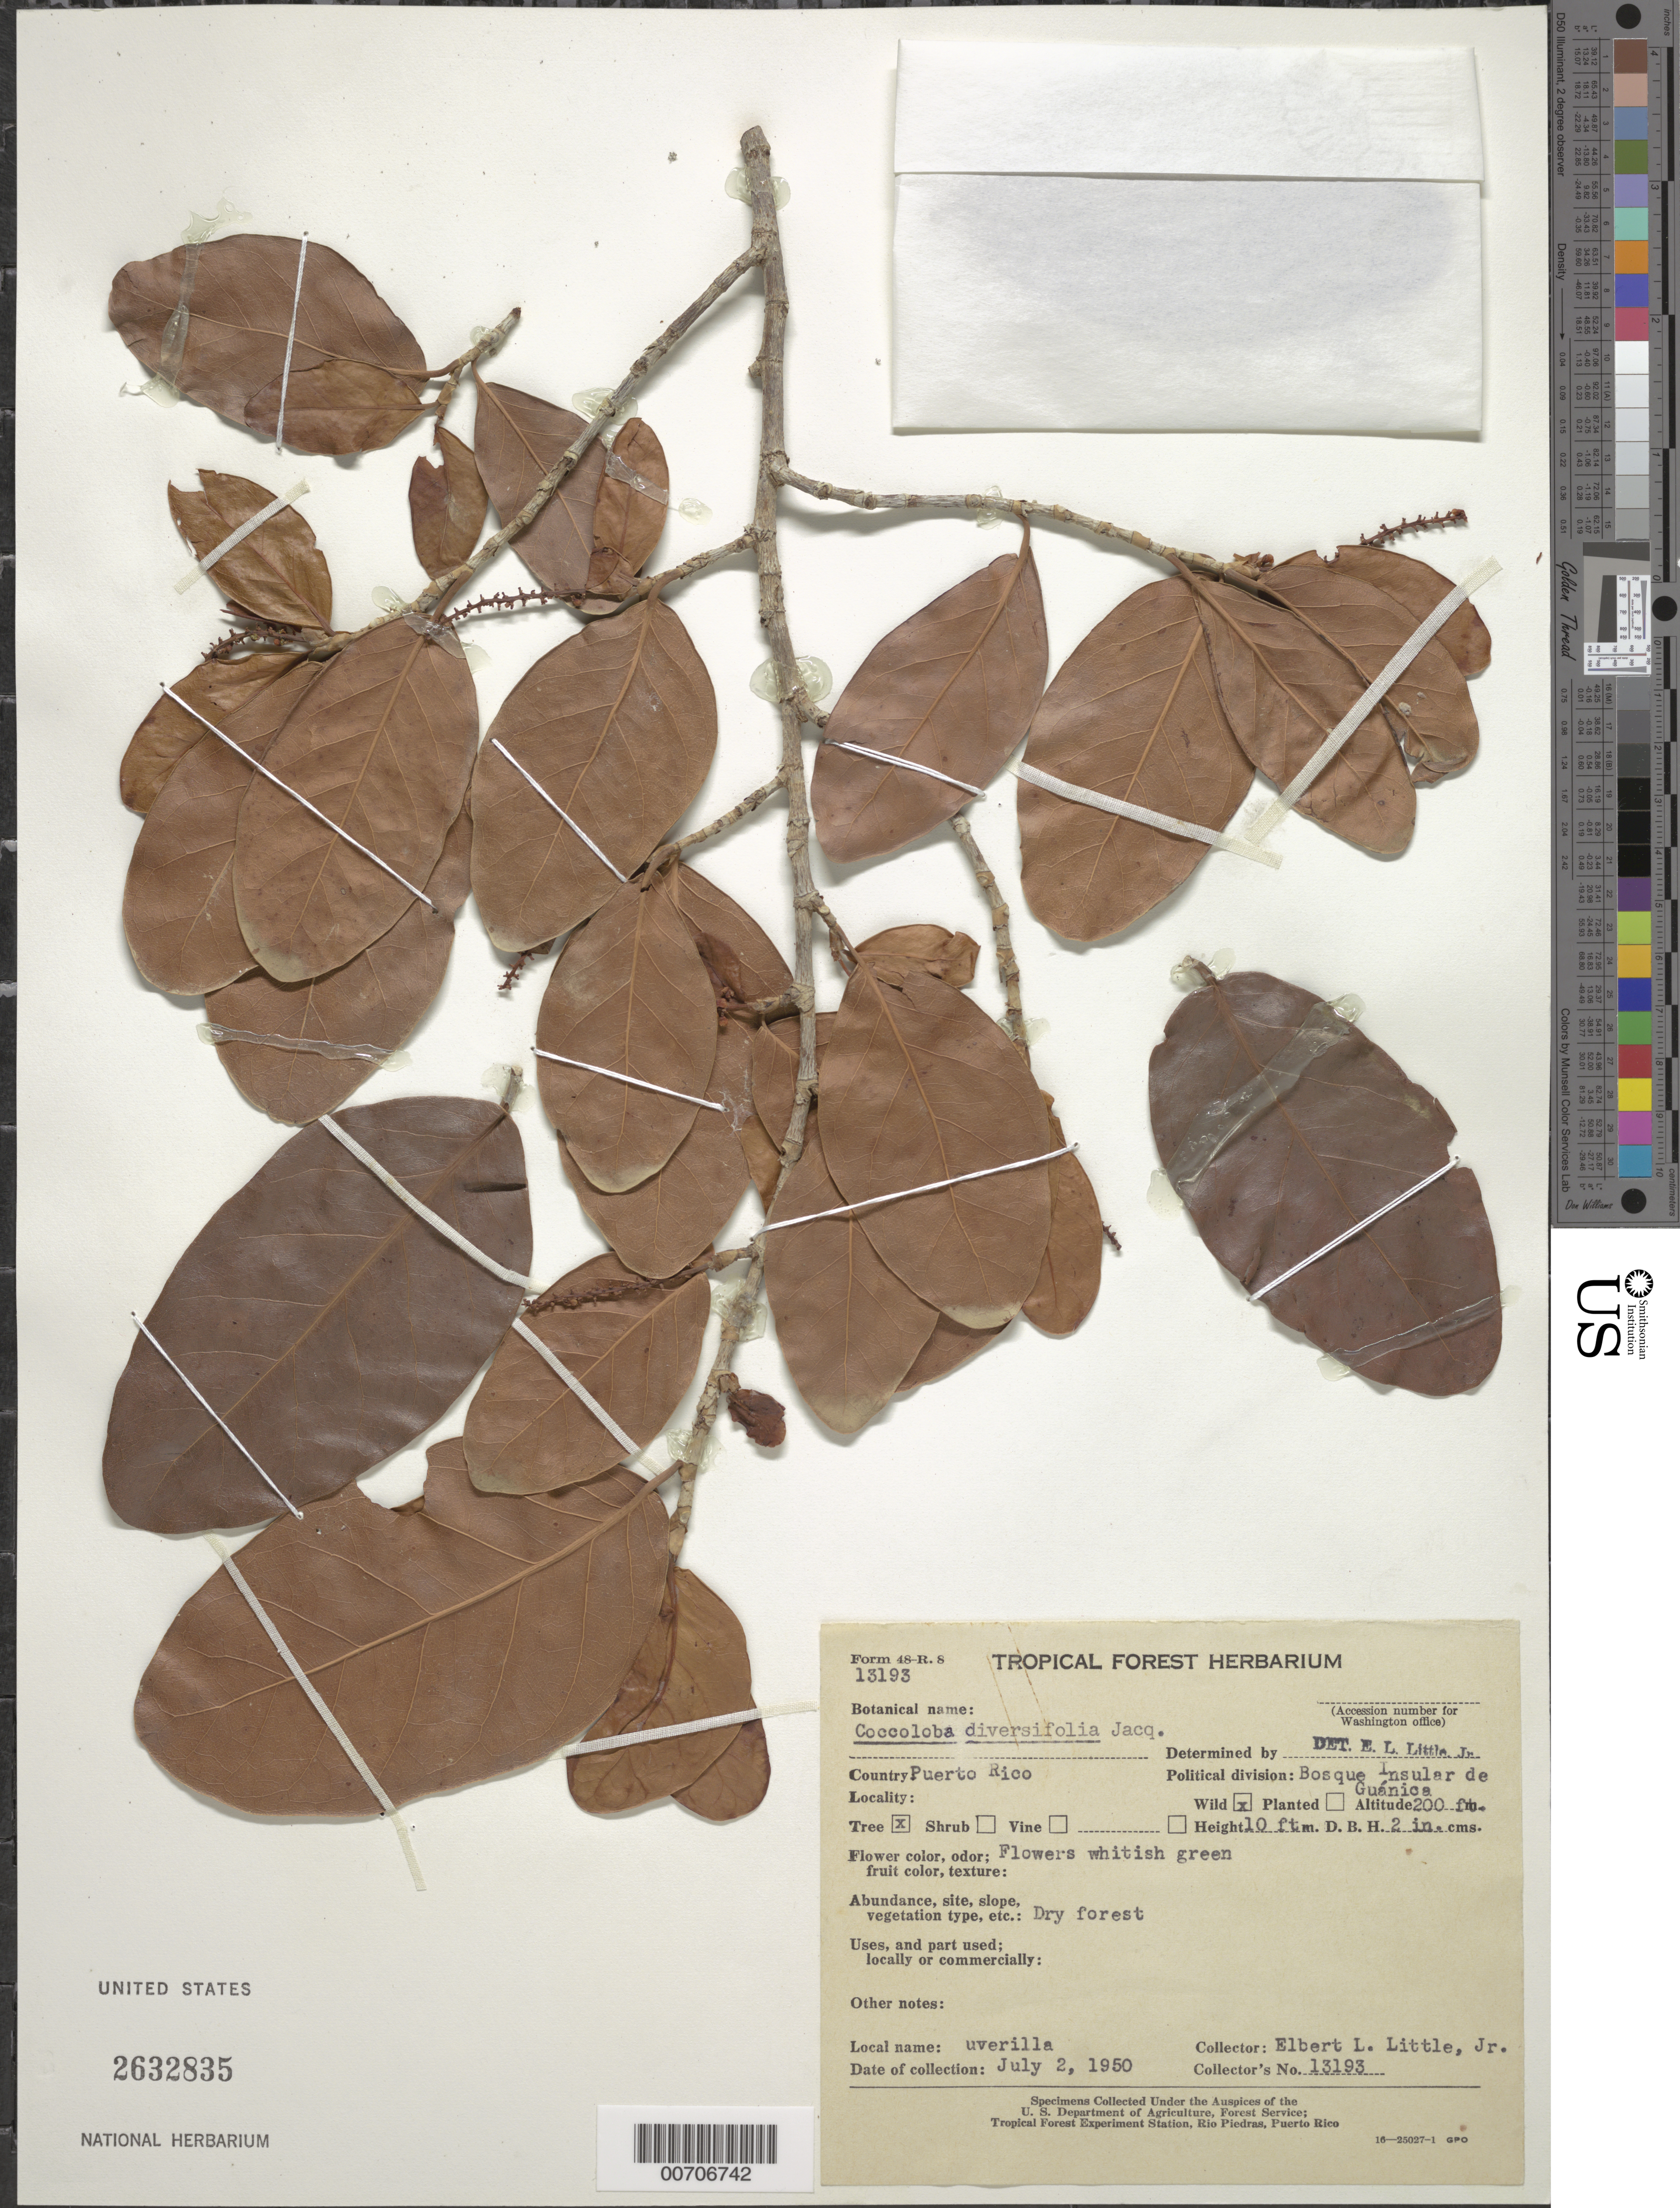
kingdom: Plantae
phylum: Tracheophyta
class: Magnoliopsida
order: Caryophyllales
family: Polygonaceae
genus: Coccoloba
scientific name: Coccoloba diversifolia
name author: Jacq.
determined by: Little, Elbert L., Jr., (FSSR), United States Department of Agriculture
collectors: E. L. Little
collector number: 13193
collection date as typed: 02 Jul 1950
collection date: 1950-07-02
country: Puerto Rico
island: Greater Antilles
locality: Bosque Insular de Guanica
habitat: Dry forest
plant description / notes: Common name: uverilla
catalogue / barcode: US 2632835